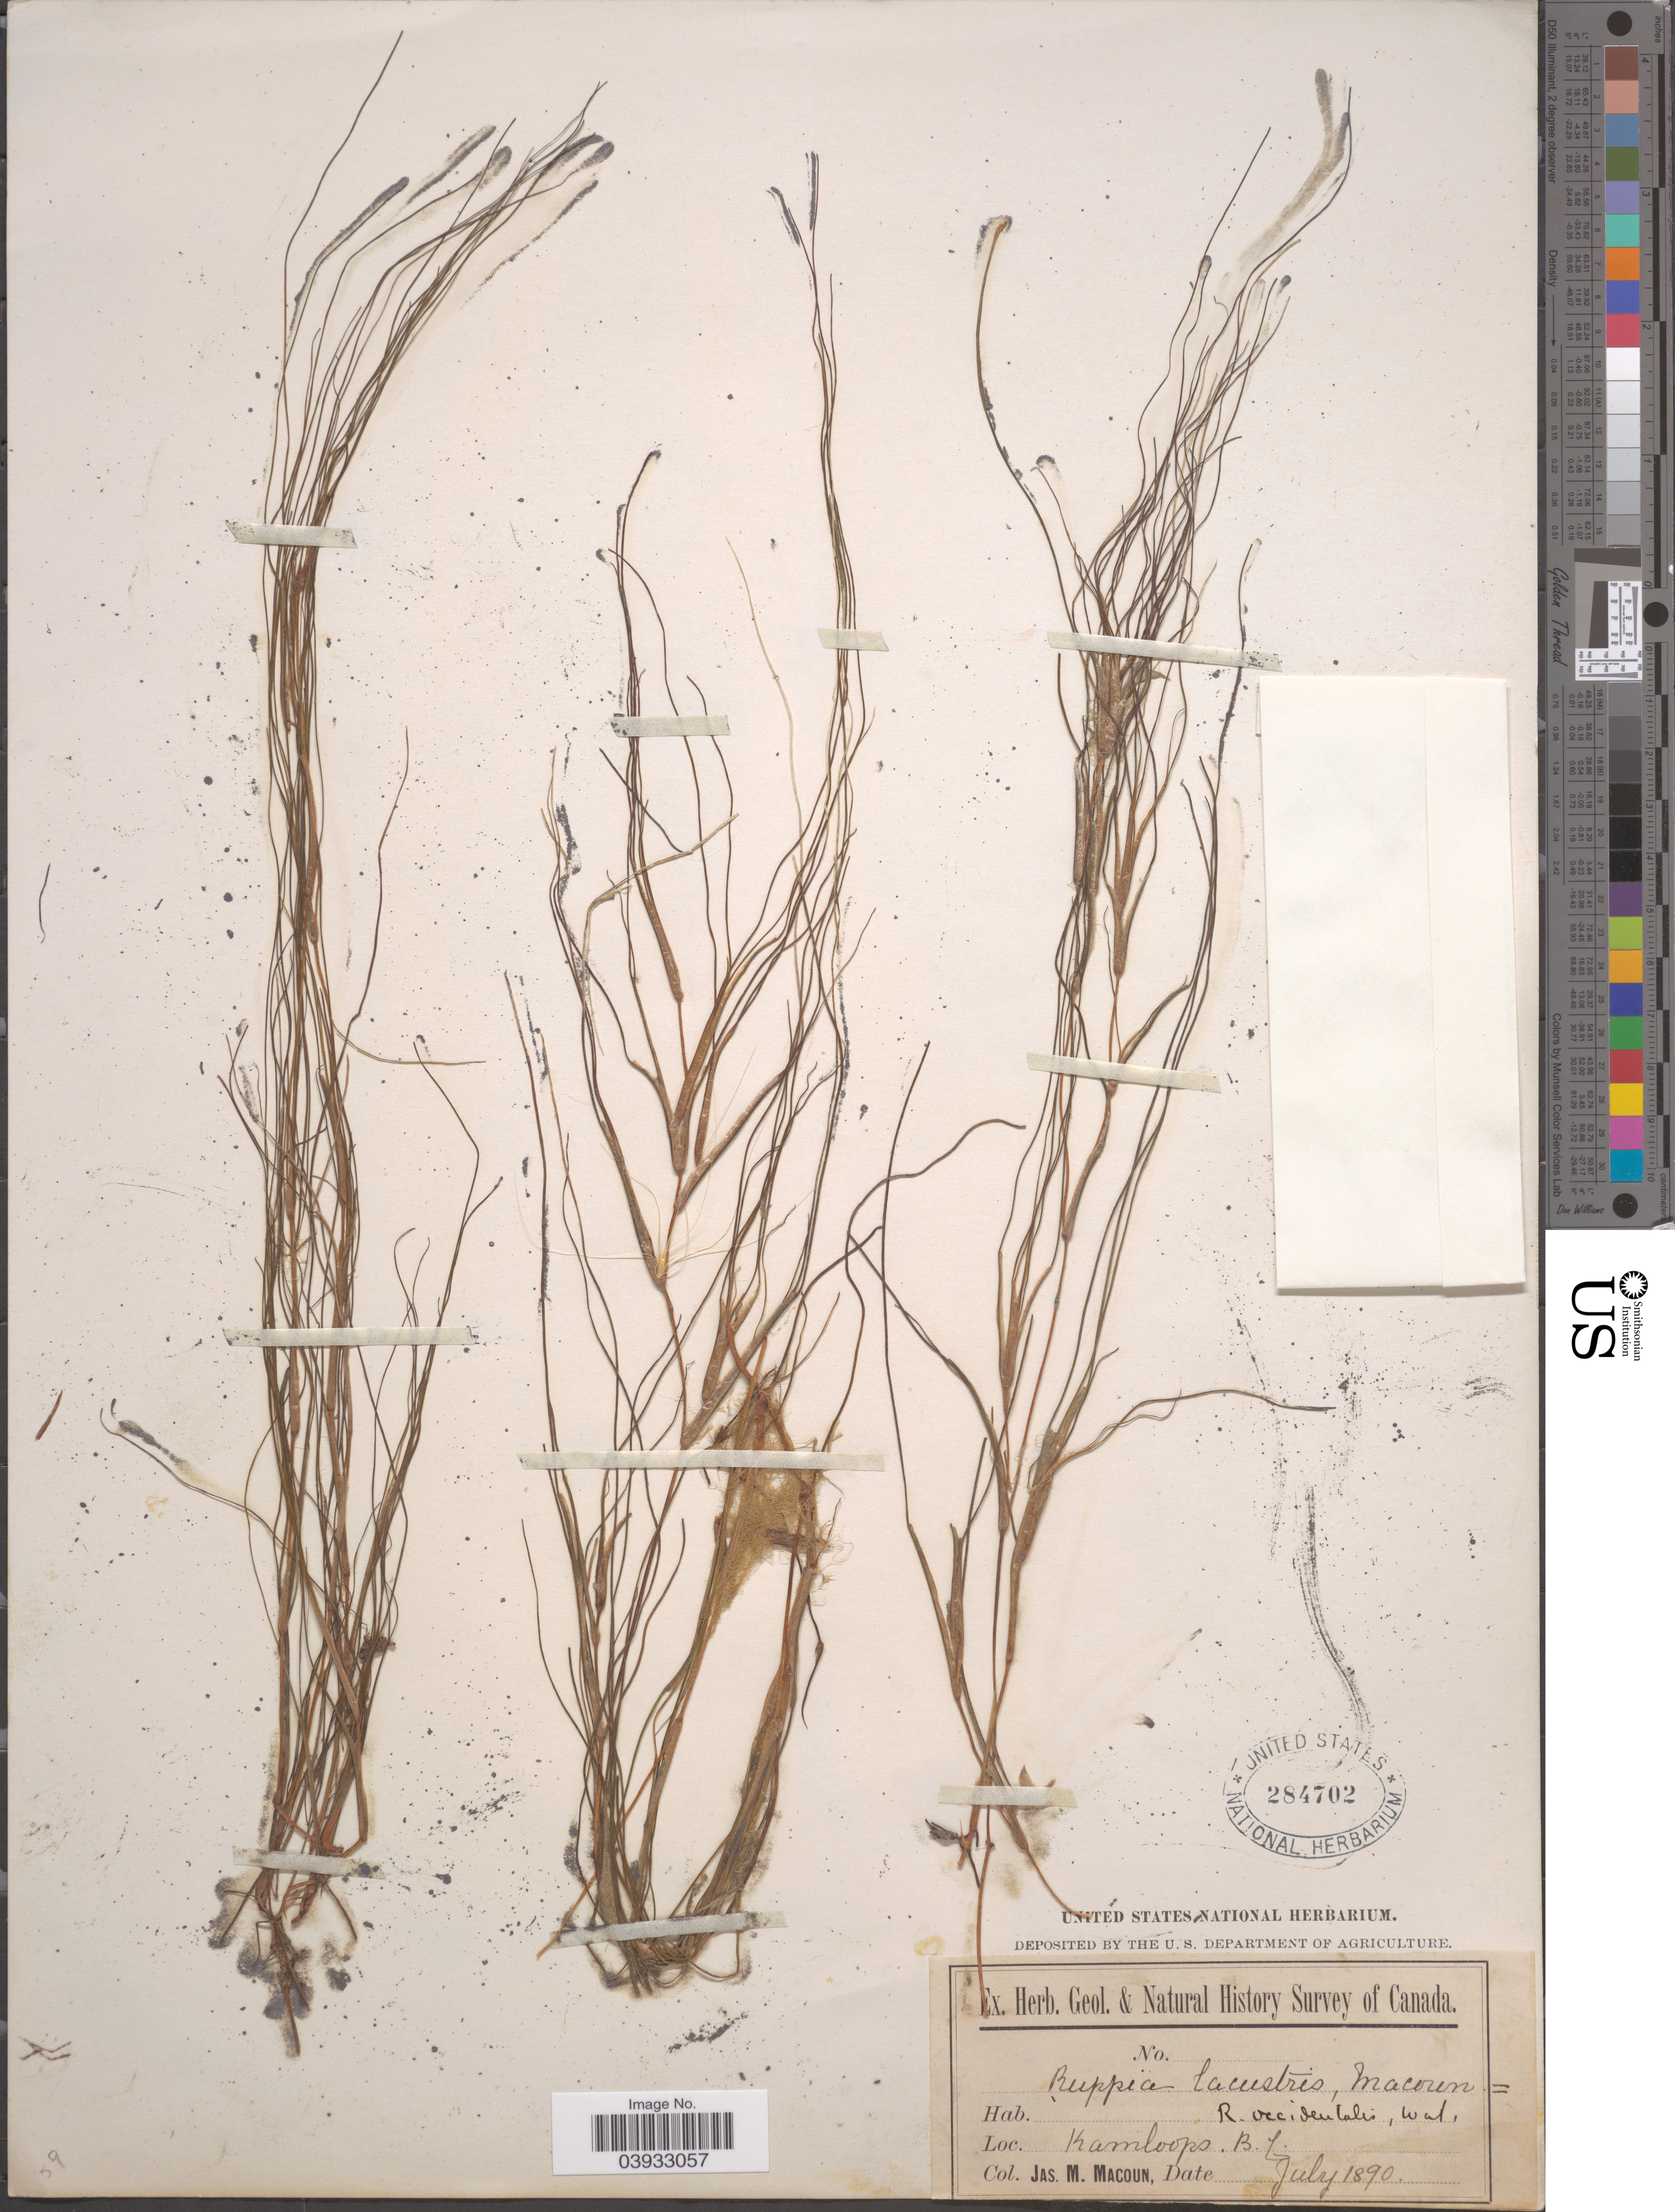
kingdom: Plantae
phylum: Tracheophyta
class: Liliopsida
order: Alismatales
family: Ruppiaceae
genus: Ruppia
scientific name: Ruppia lacustris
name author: Macoun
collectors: J. M. Macoun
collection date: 1890-07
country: Canada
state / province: British Columbia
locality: Kamloops.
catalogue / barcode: US 284702